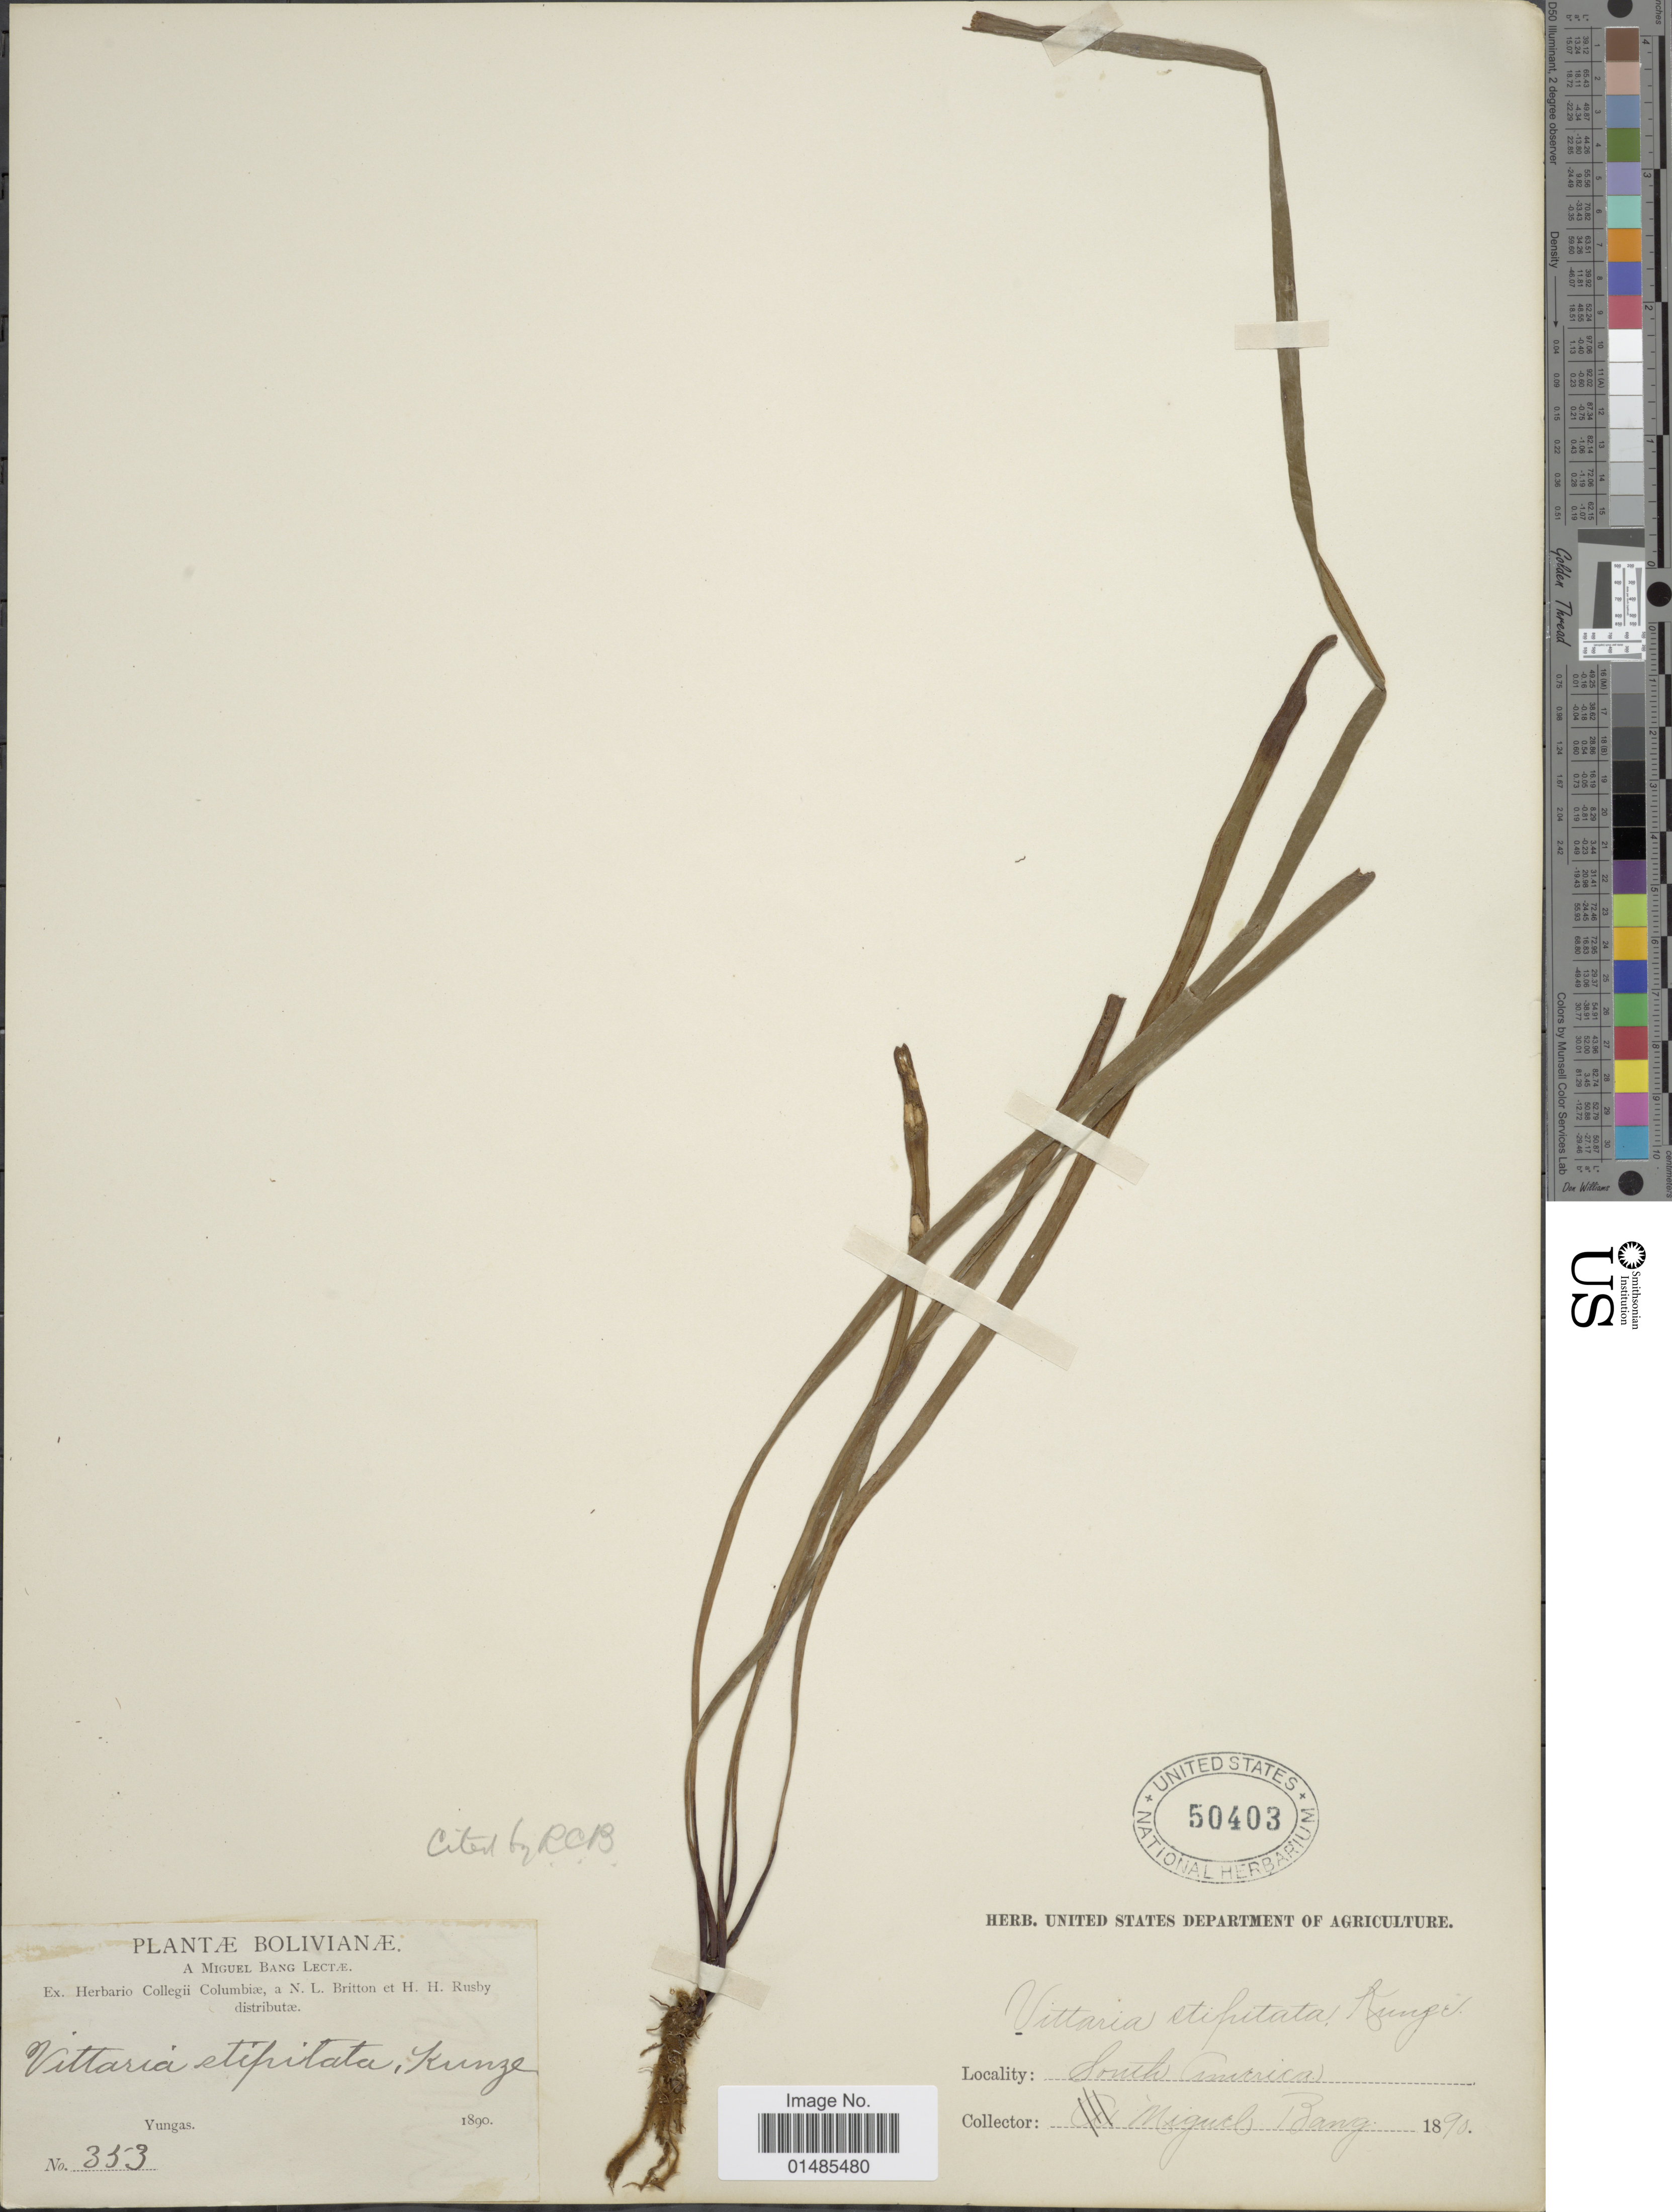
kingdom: Plantae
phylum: Tracheophyta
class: Polypodiopsida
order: Polypodiales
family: Pteridaceae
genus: Radiovittaria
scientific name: Radiovittaria stipitata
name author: (Kunze) E.H. Crane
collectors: M. Bang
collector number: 353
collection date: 1890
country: Bolivia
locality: Yungas.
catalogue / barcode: US 50403